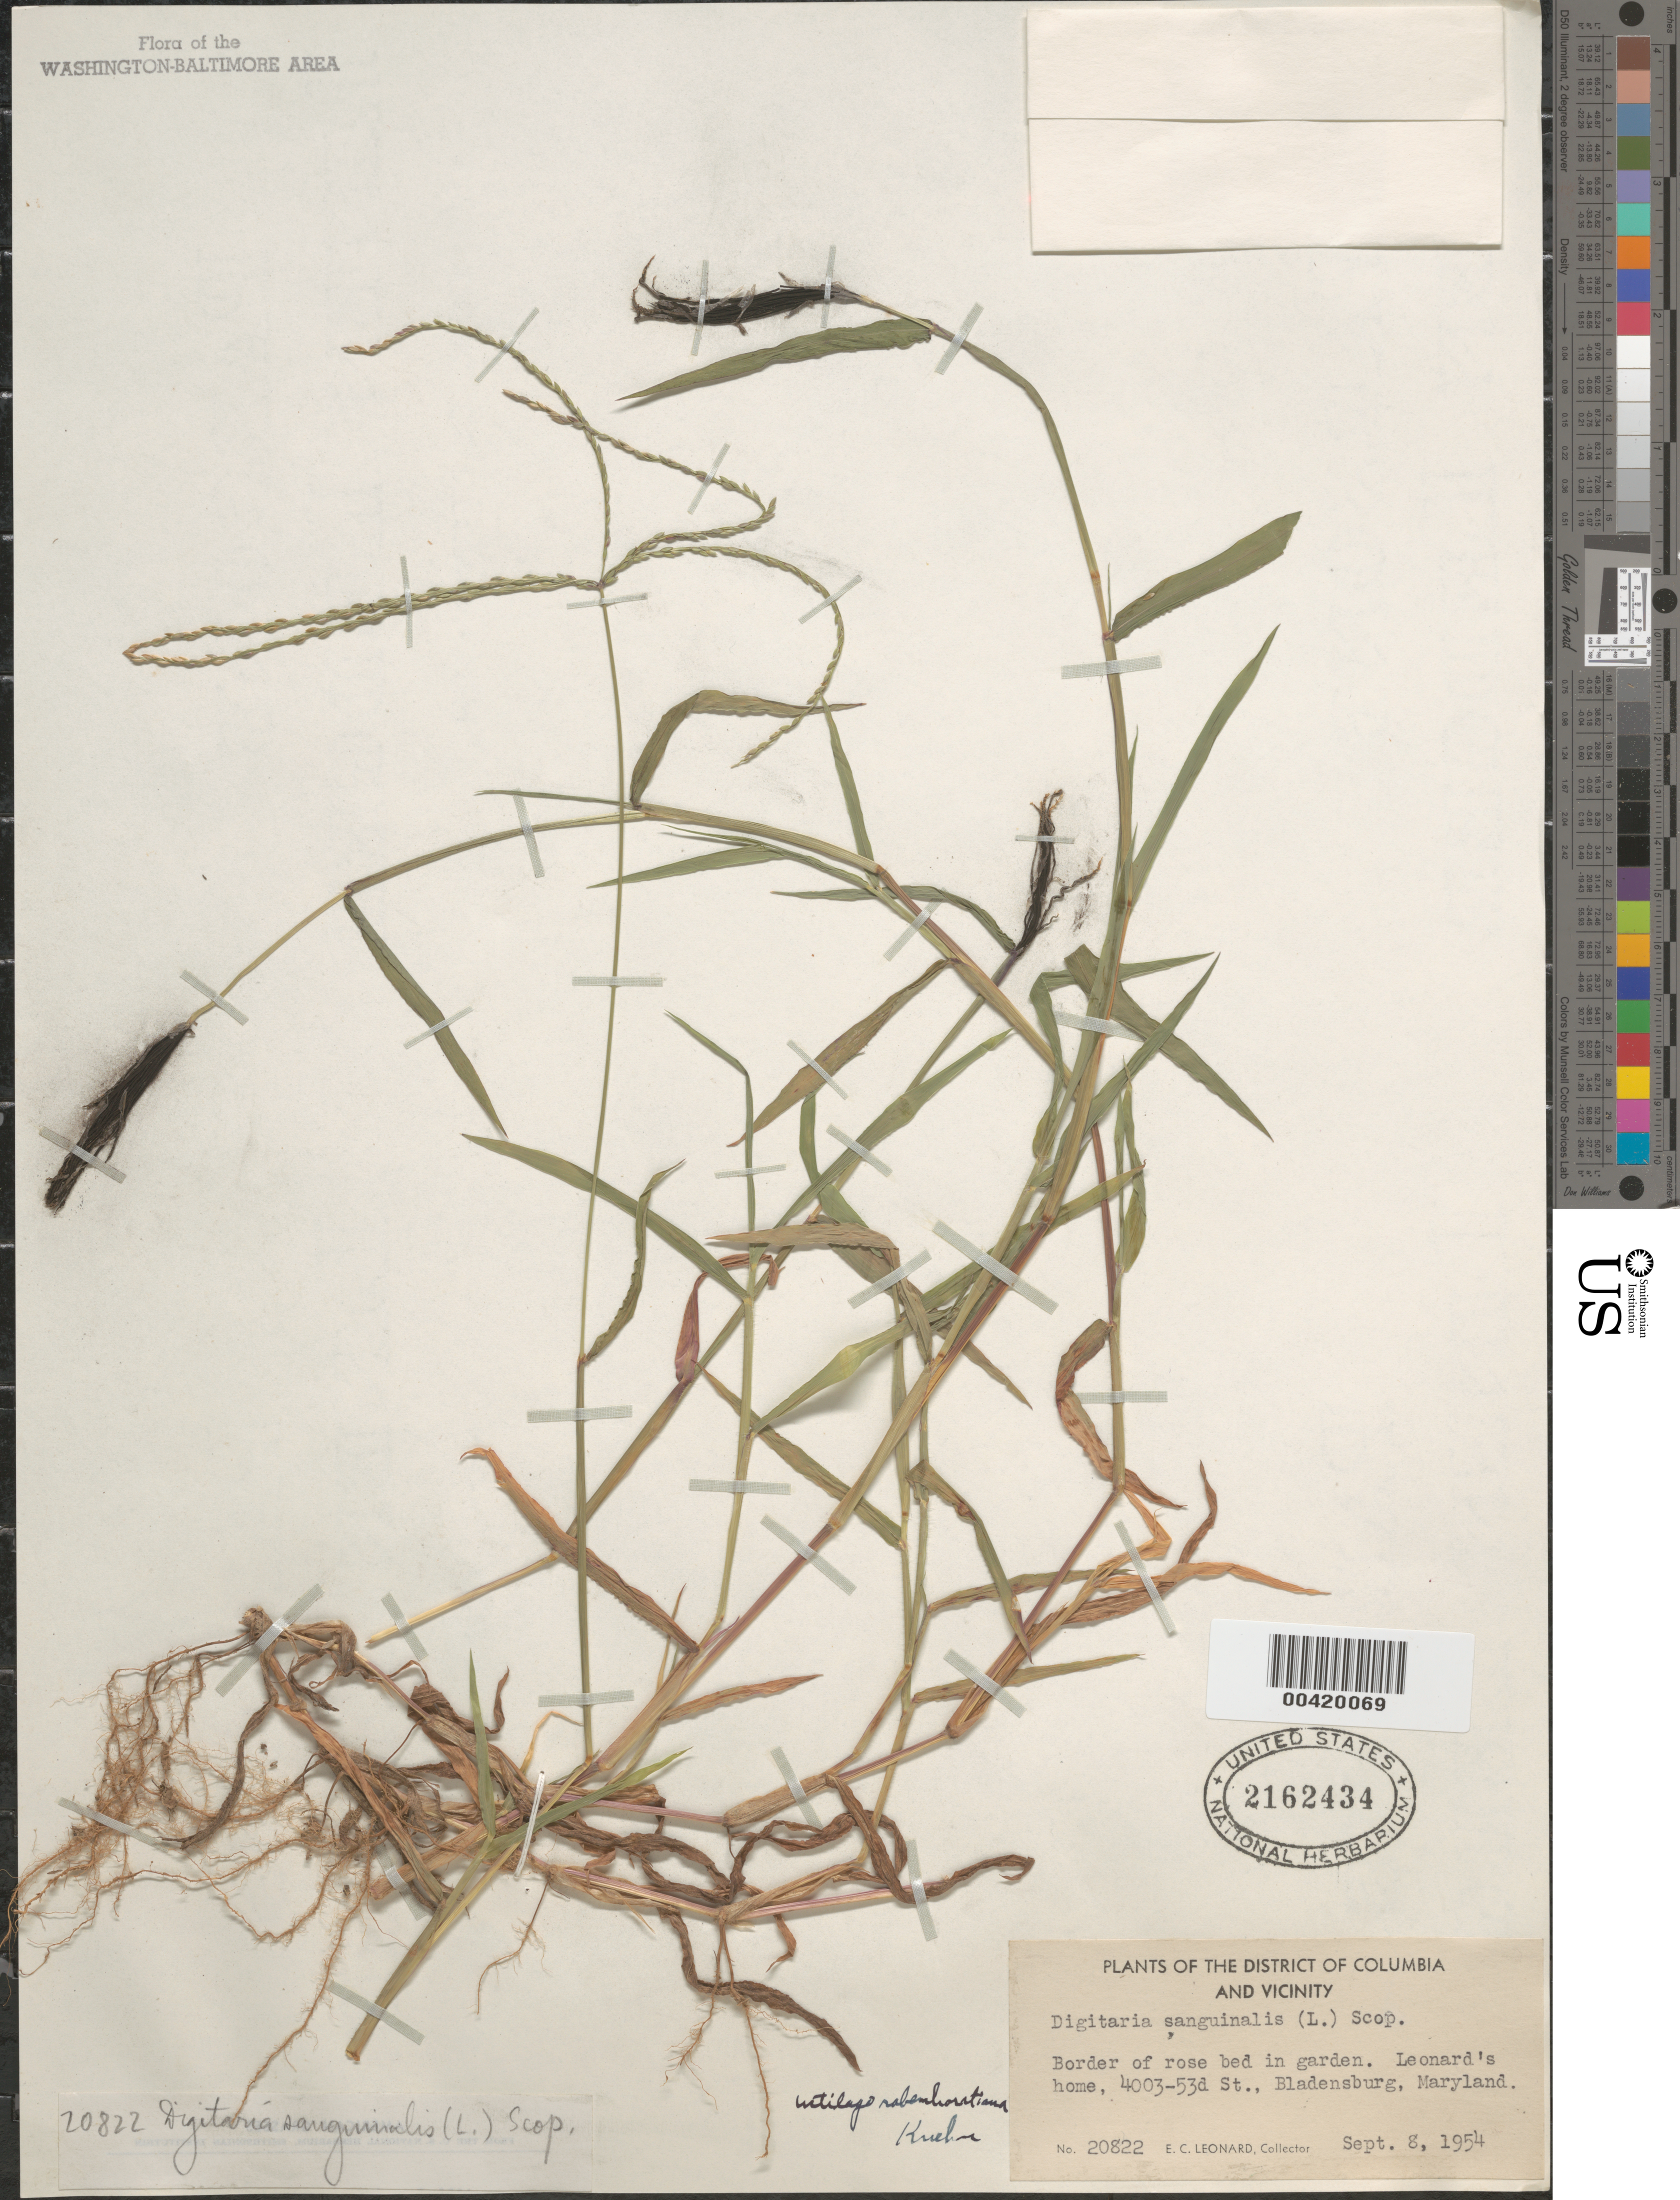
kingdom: Plantae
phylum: Tracheophyta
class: Liliopsida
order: Poales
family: Poaceae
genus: Digitaria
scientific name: Digitaria sanguinalis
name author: (L.) Scop.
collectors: E. C. Leonard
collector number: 20822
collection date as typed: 08 Sep 1954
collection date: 1954-09-08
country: United States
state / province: Maryland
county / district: Prince George's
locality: Bladensburg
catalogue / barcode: US 2162434